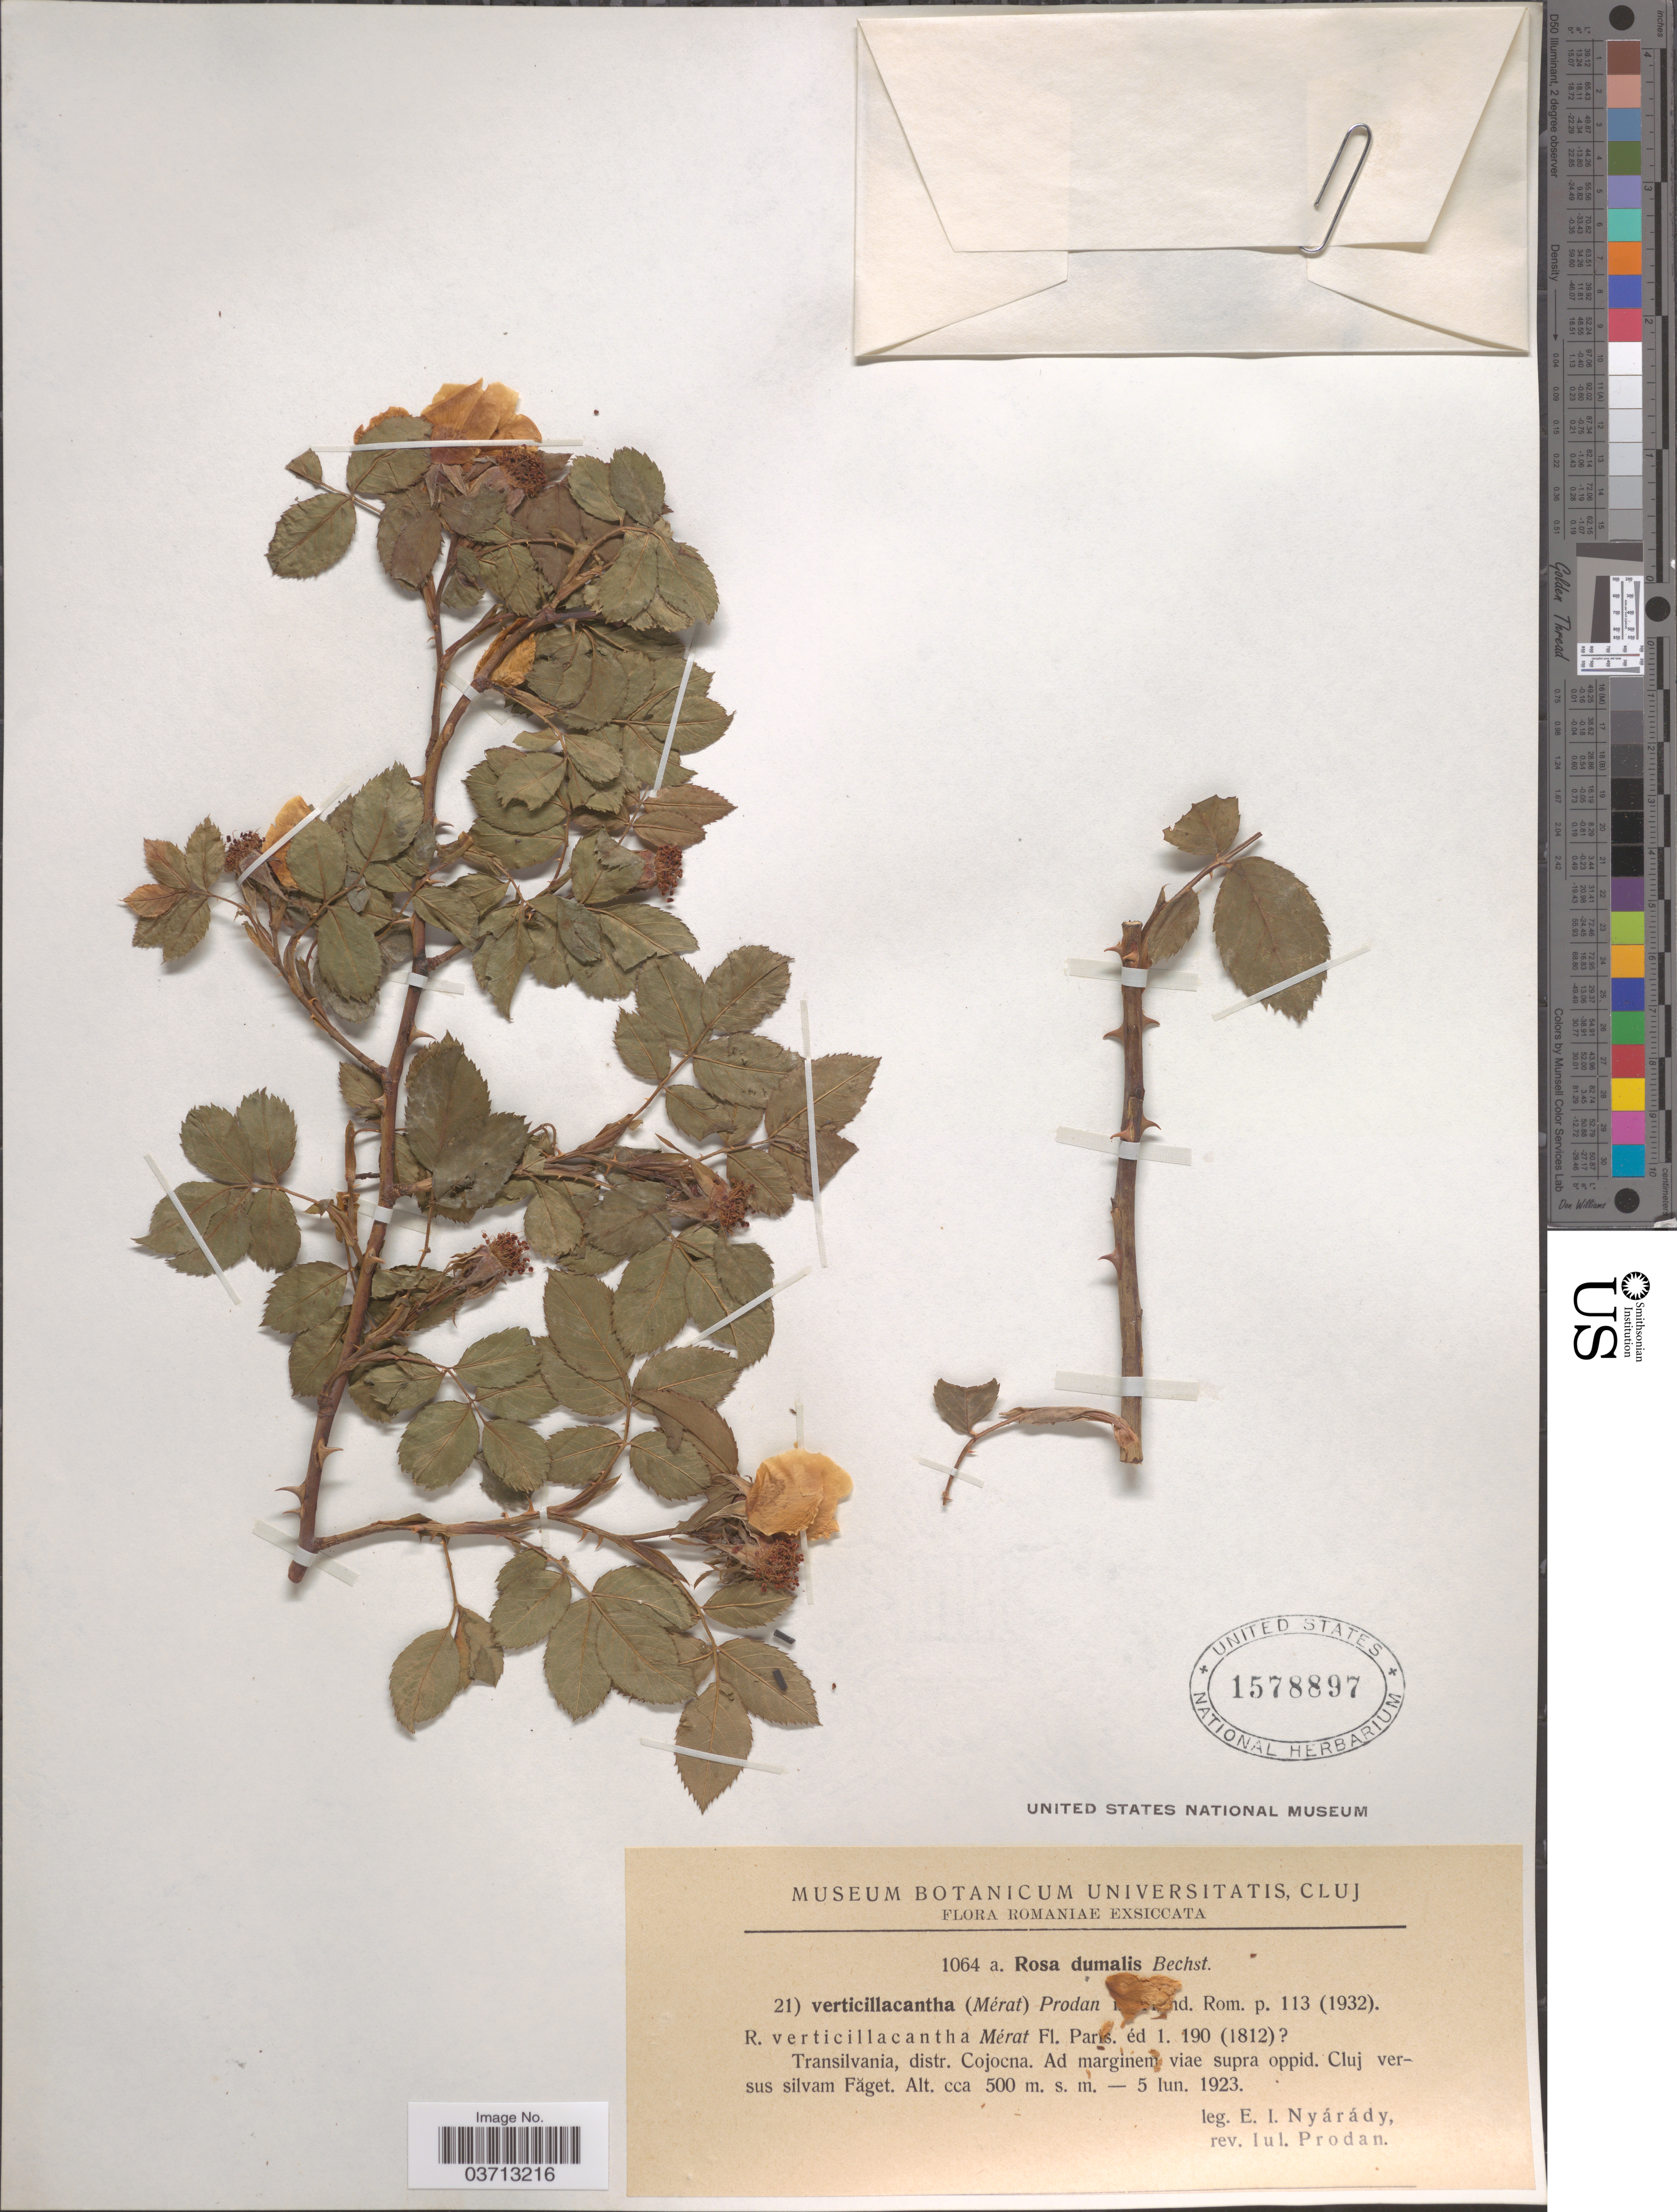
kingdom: Plantae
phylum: Tracheophyta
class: Magnoliopsida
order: Rosales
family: Rosaceae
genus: Rosa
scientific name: Rosa dumalis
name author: Bechst.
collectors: E. Nyárády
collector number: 1064 a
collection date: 1923-06-05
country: Romania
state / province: Cluj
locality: Transilvania, distr. Cojocna. Ad marginem viae supra oppid. Cluj versus Făget.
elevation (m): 500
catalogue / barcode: US 1578897